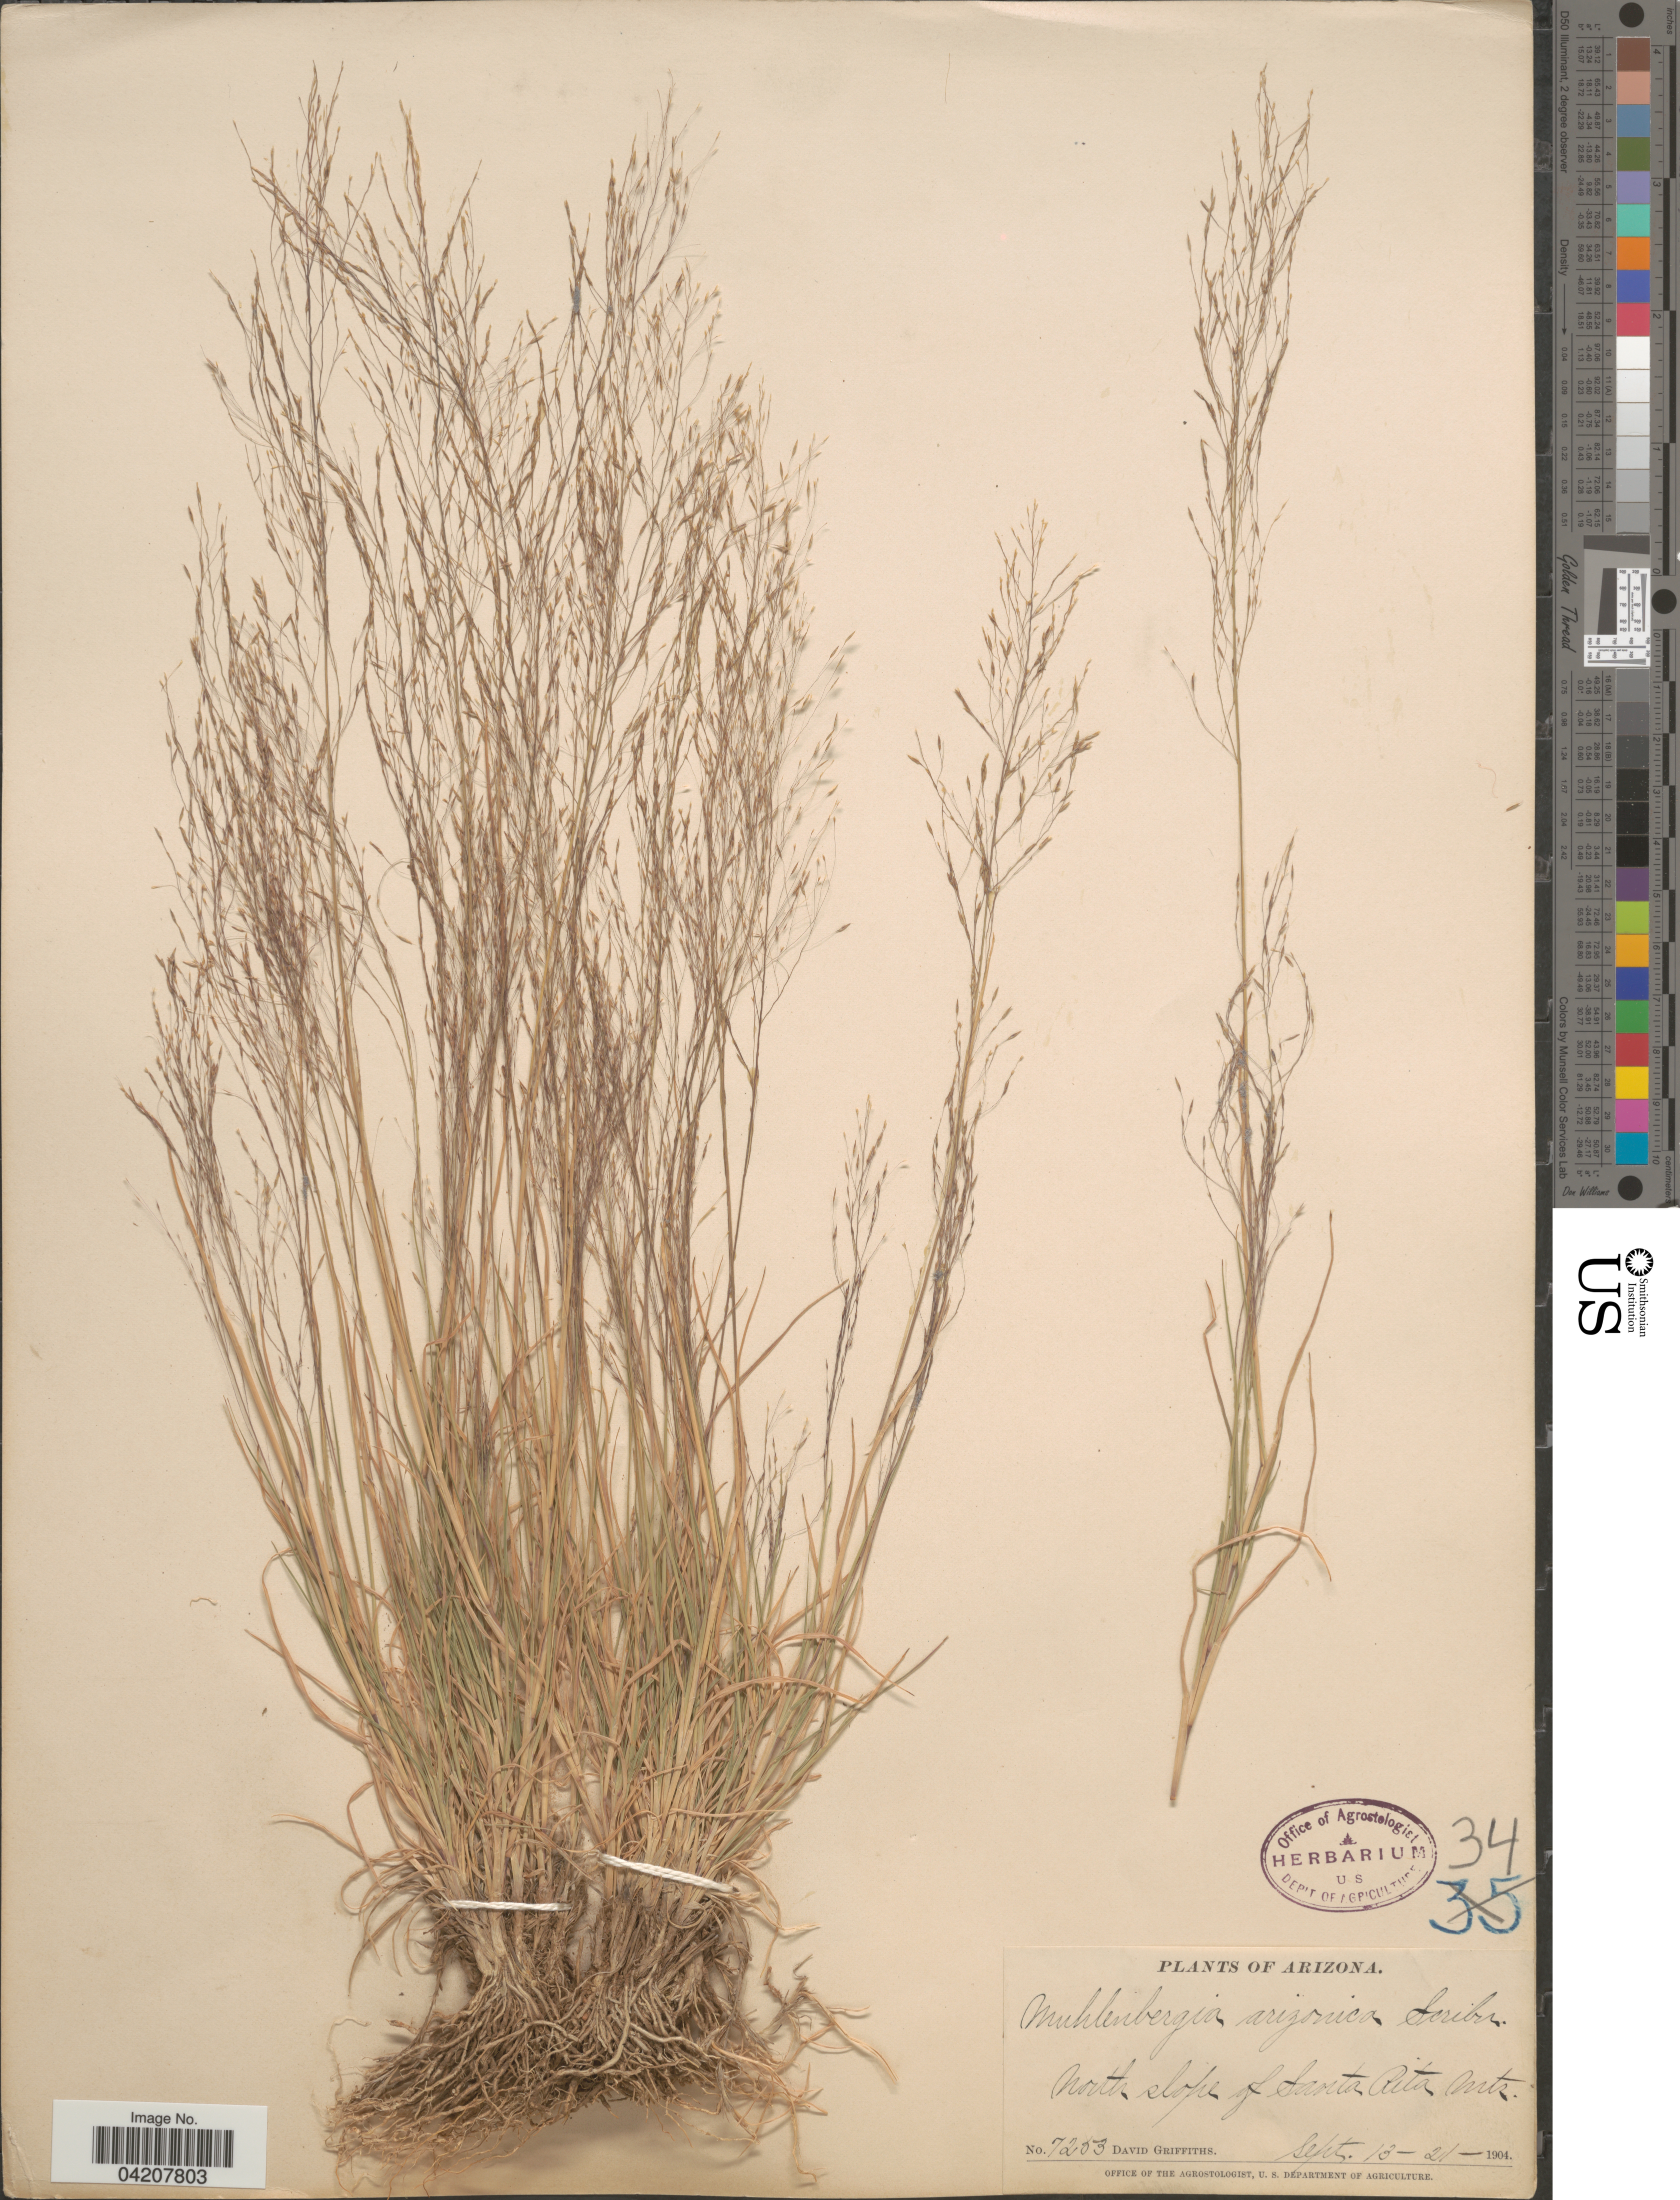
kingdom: Plantae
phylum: Tracheophyta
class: Liliopsida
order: Poales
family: Poaceae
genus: Muhlenbergia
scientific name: Muhlenbergia arizonica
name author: Scribn.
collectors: D. Griffiths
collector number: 7253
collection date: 1904-09-13/1904-09-21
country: United States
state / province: Arizona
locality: North slope of Santa Rita Mts.